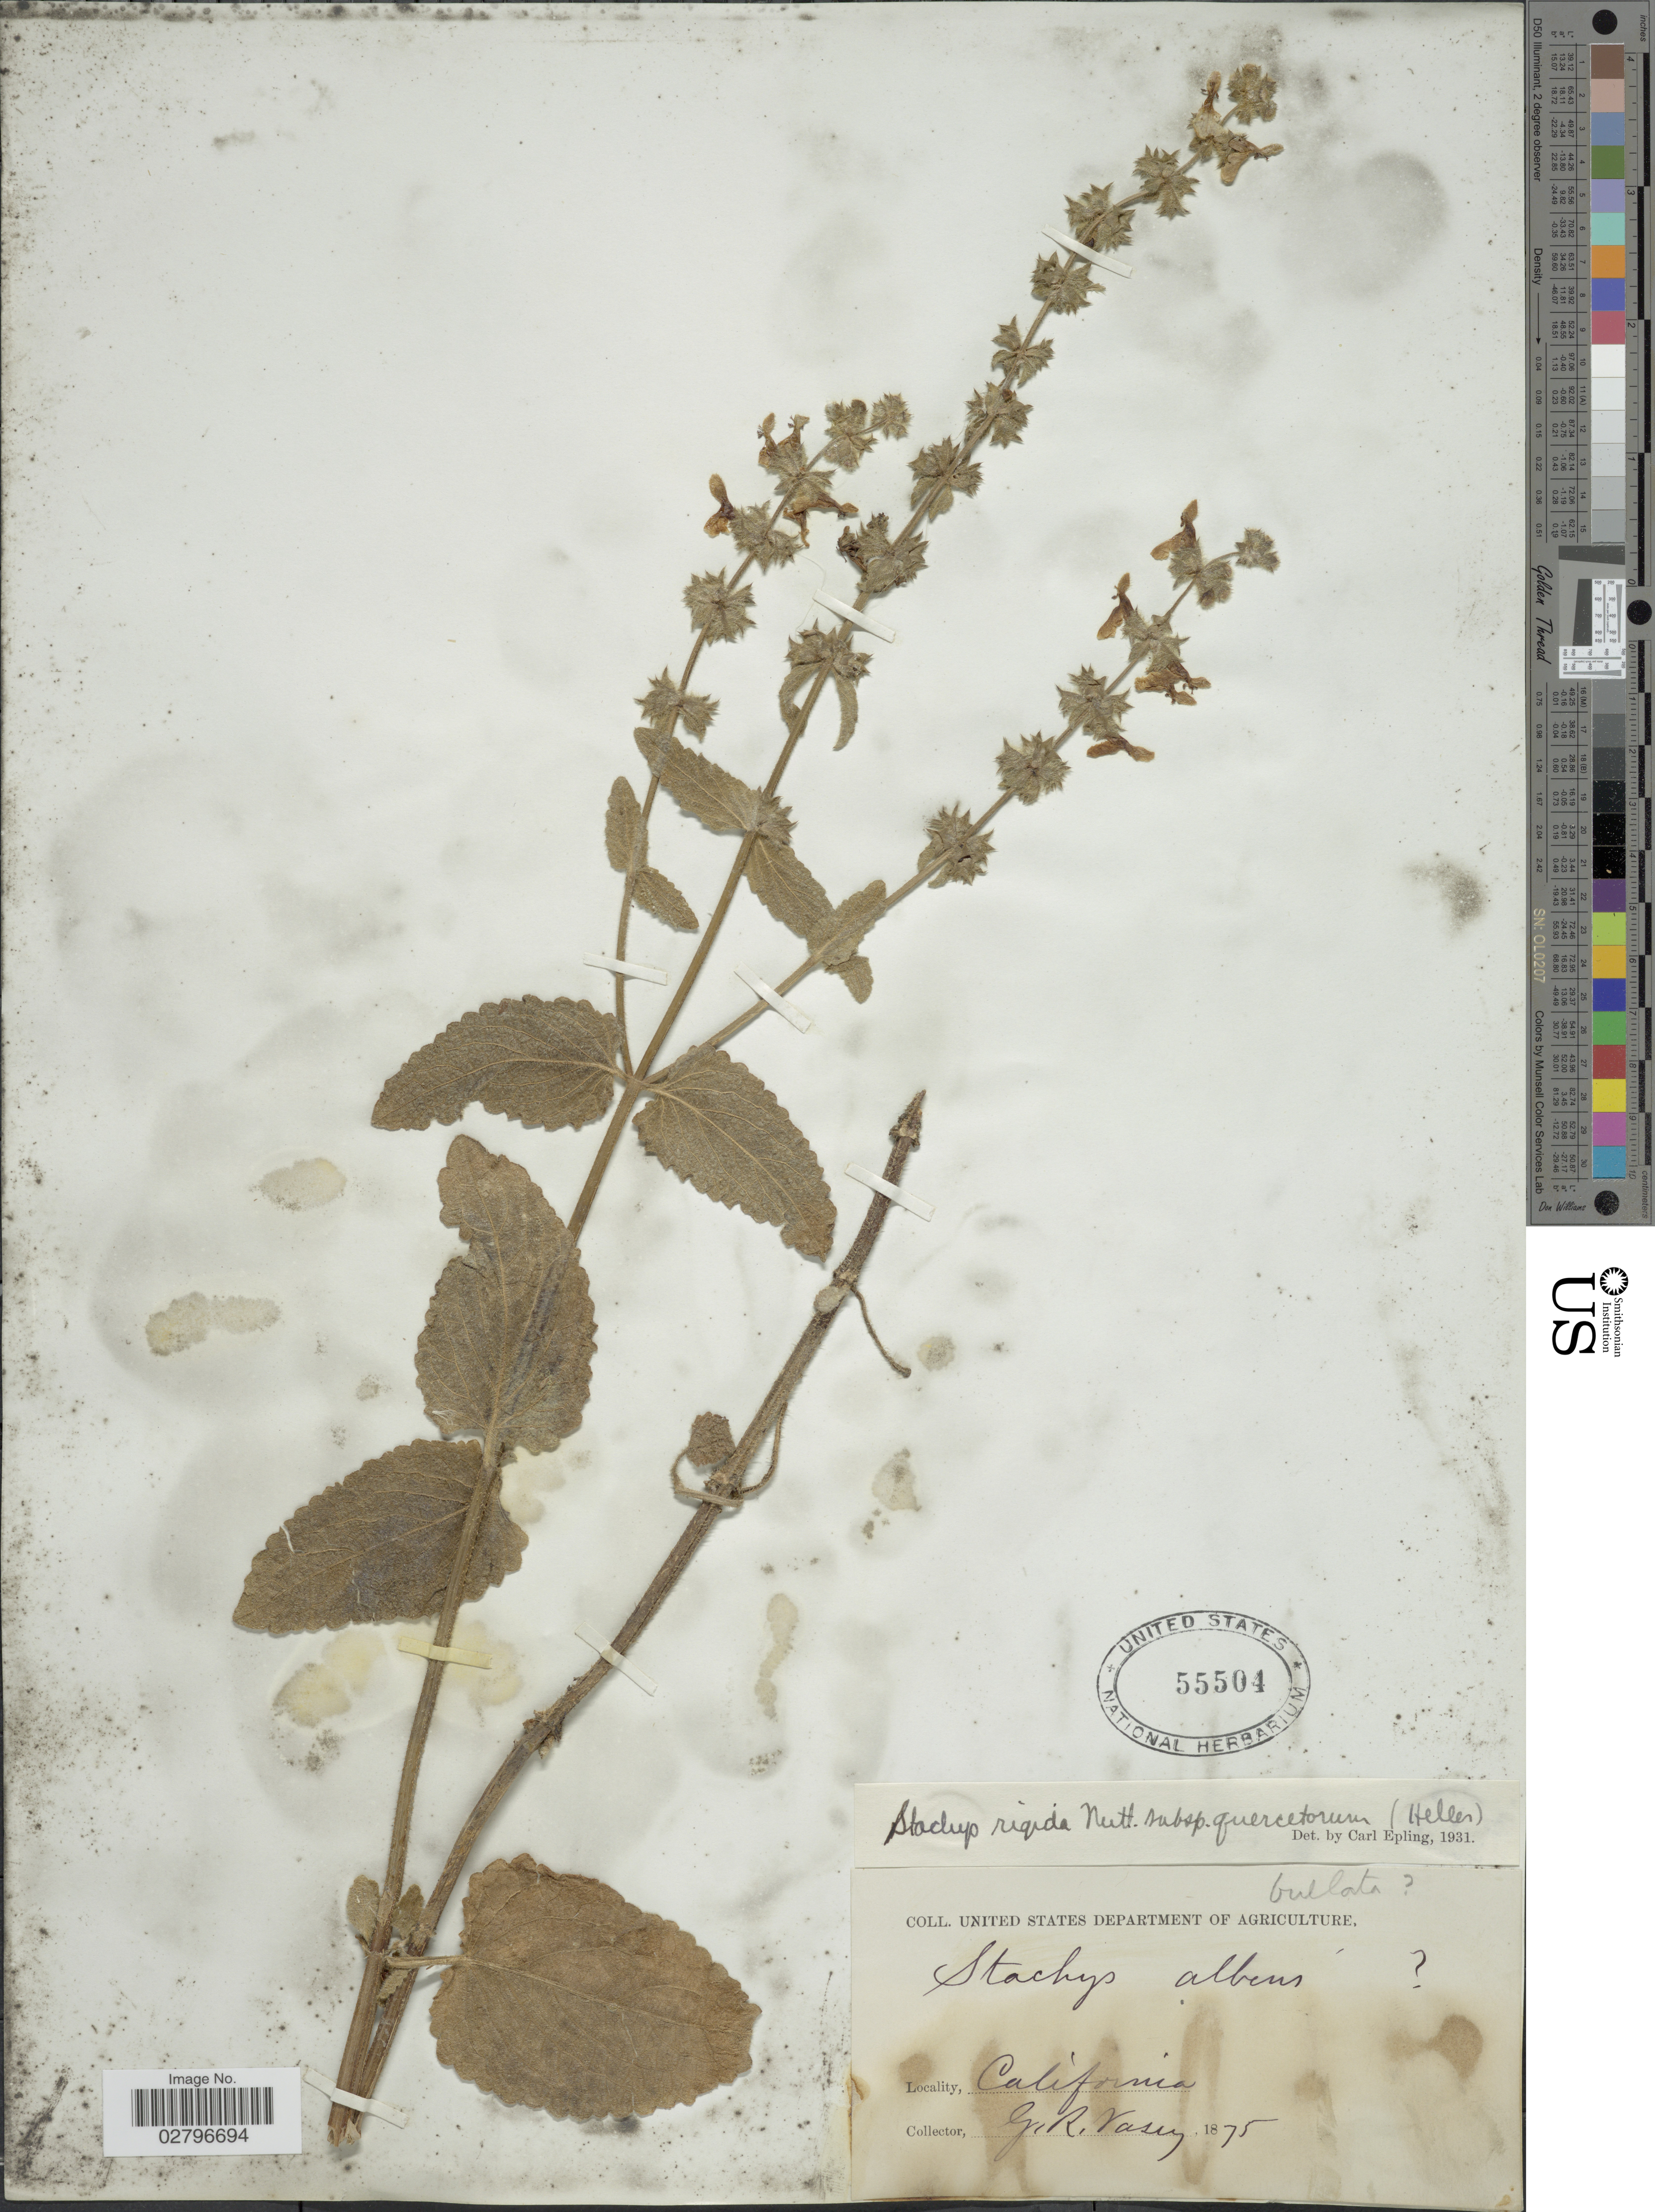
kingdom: Plantae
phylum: Tracheophyta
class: Magnoliopsida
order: Lamiales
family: Lamiaceae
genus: Stachys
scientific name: Stachys rigida subsp. quercetorum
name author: (A. Heller) Epling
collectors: G. R. Vasey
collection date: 1875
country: United States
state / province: California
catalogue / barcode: US 55504